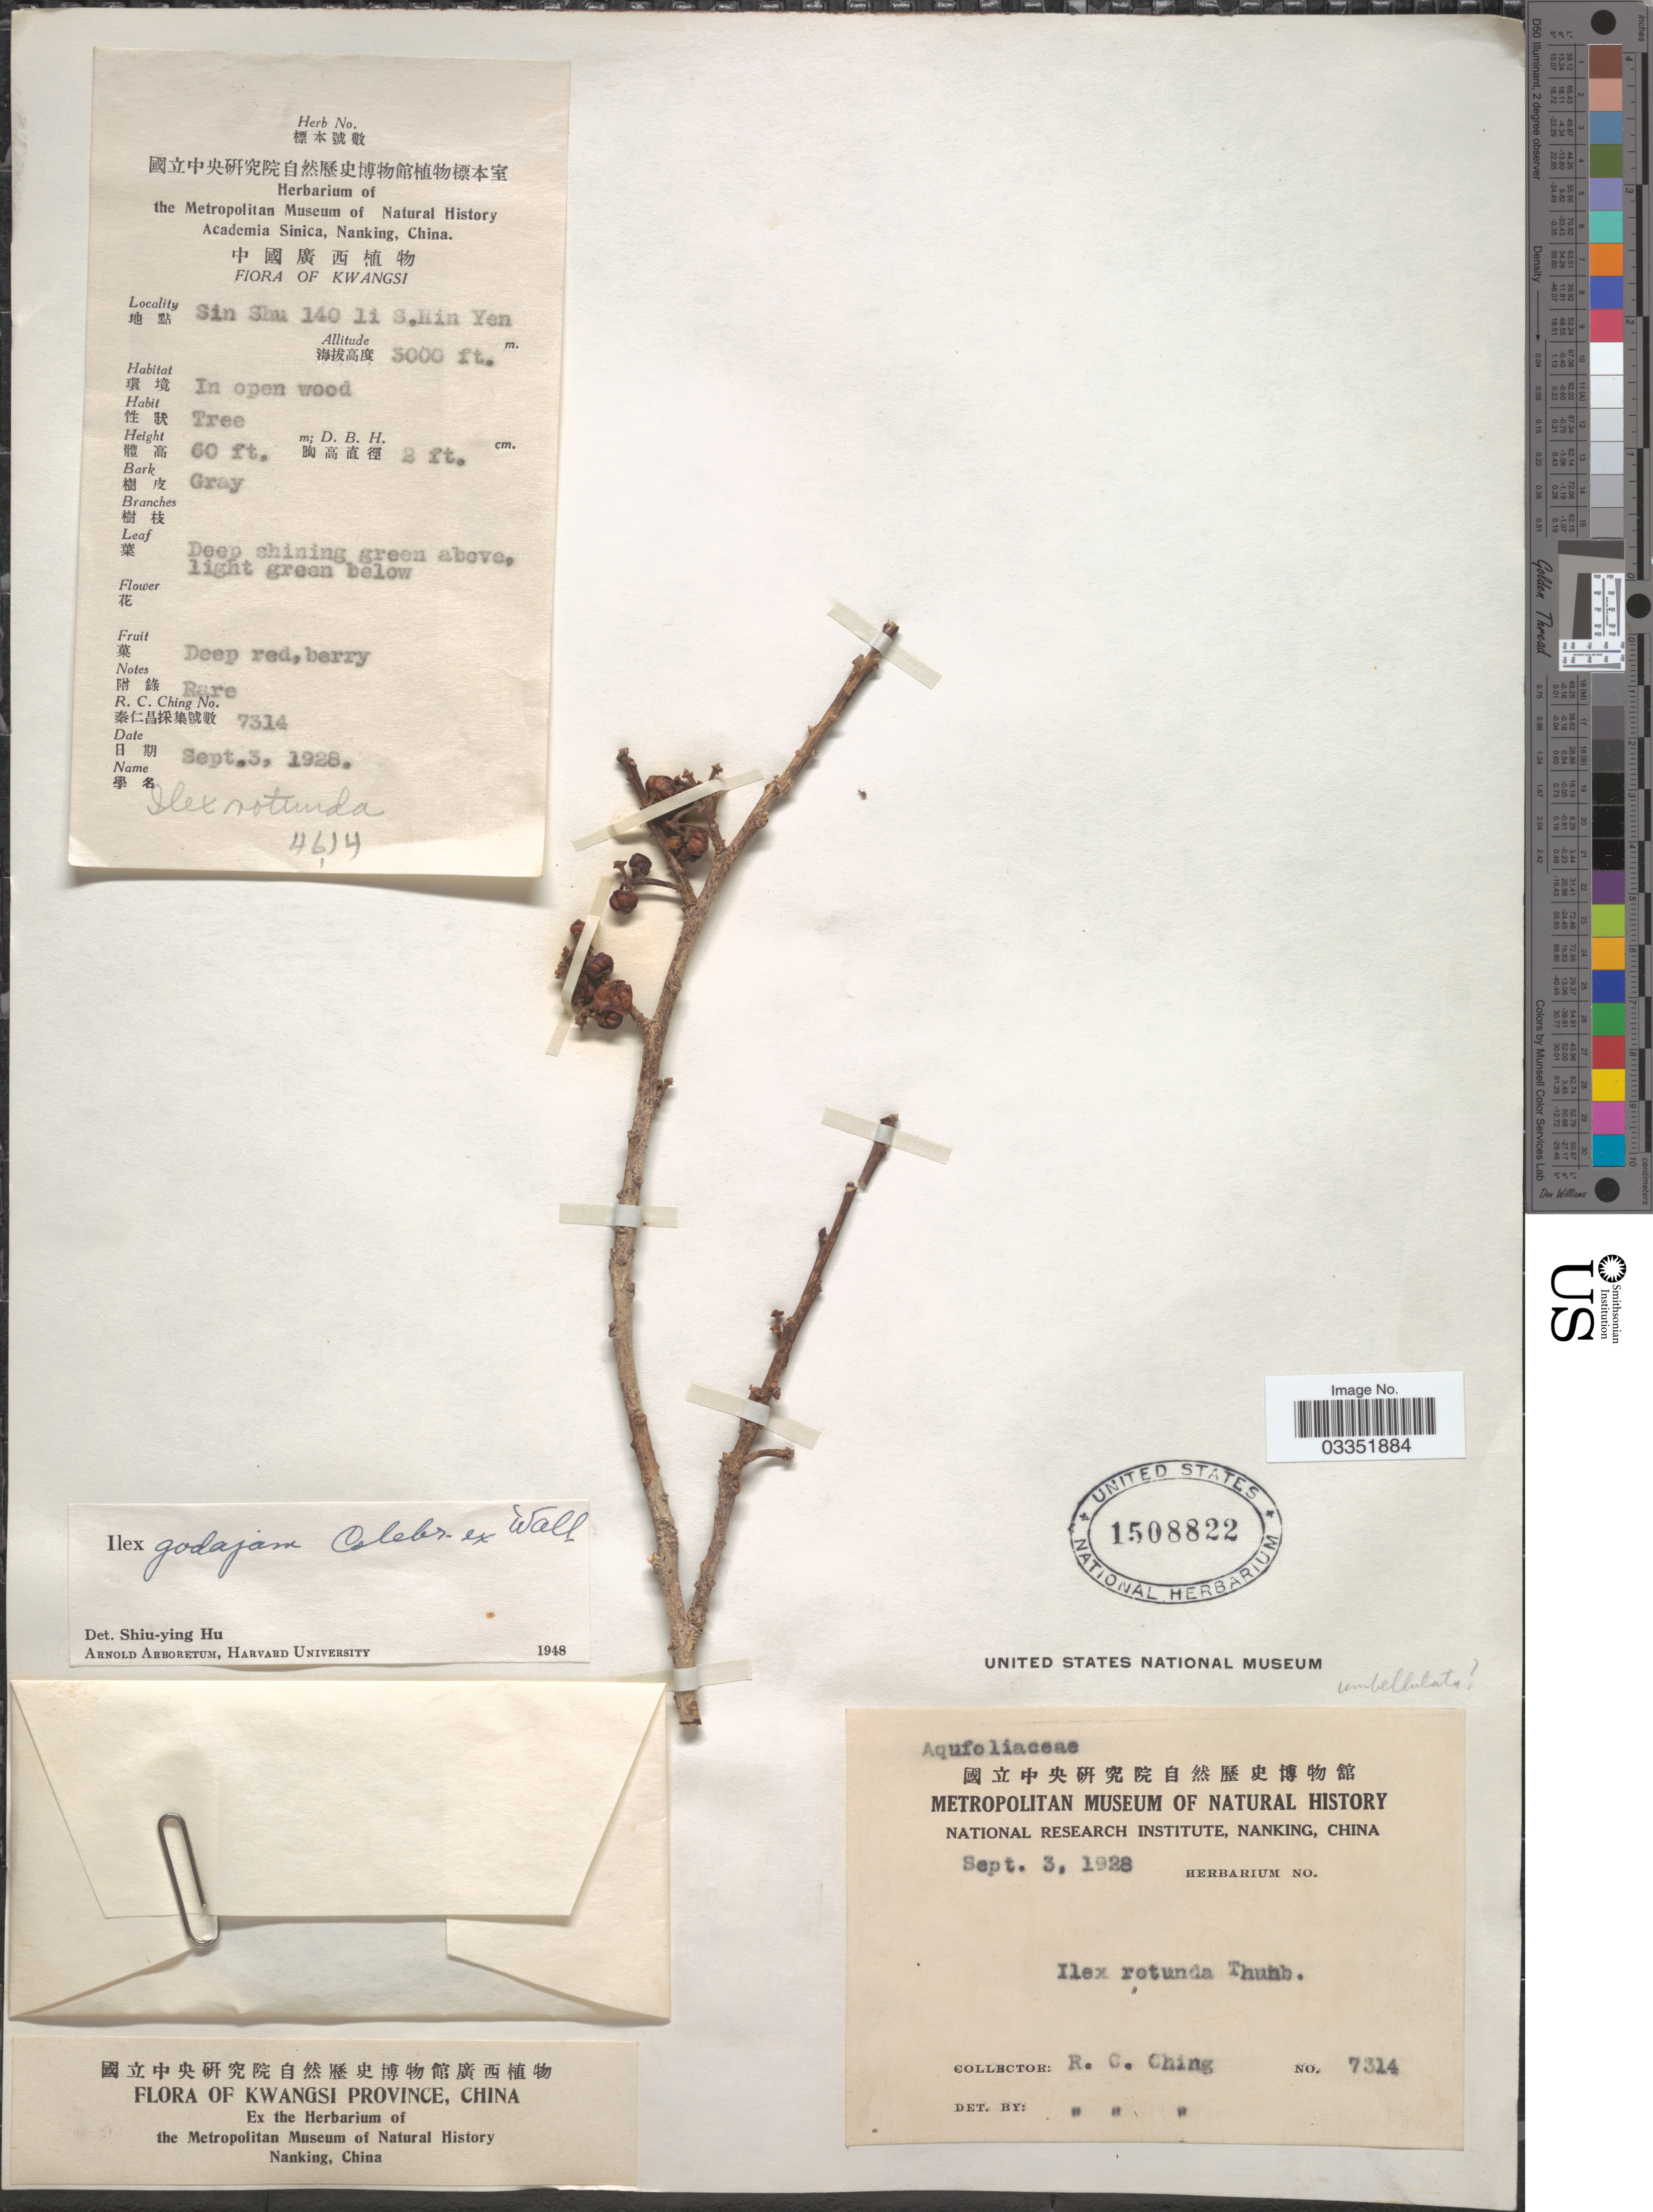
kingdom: Plantae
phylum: Tracheophyta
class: Magnoliopsida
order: Aquifoliales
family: Aquifoliaceae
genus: Ilex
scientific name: Ilex godajam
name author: Wall. ex Hook. f.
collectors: R. C. Ching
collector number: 7314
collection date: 1928-09-03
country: China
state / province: Guangxi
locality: Sin Shu 140 li S. Hin Yen.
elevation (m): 914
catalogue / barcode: US 1508822